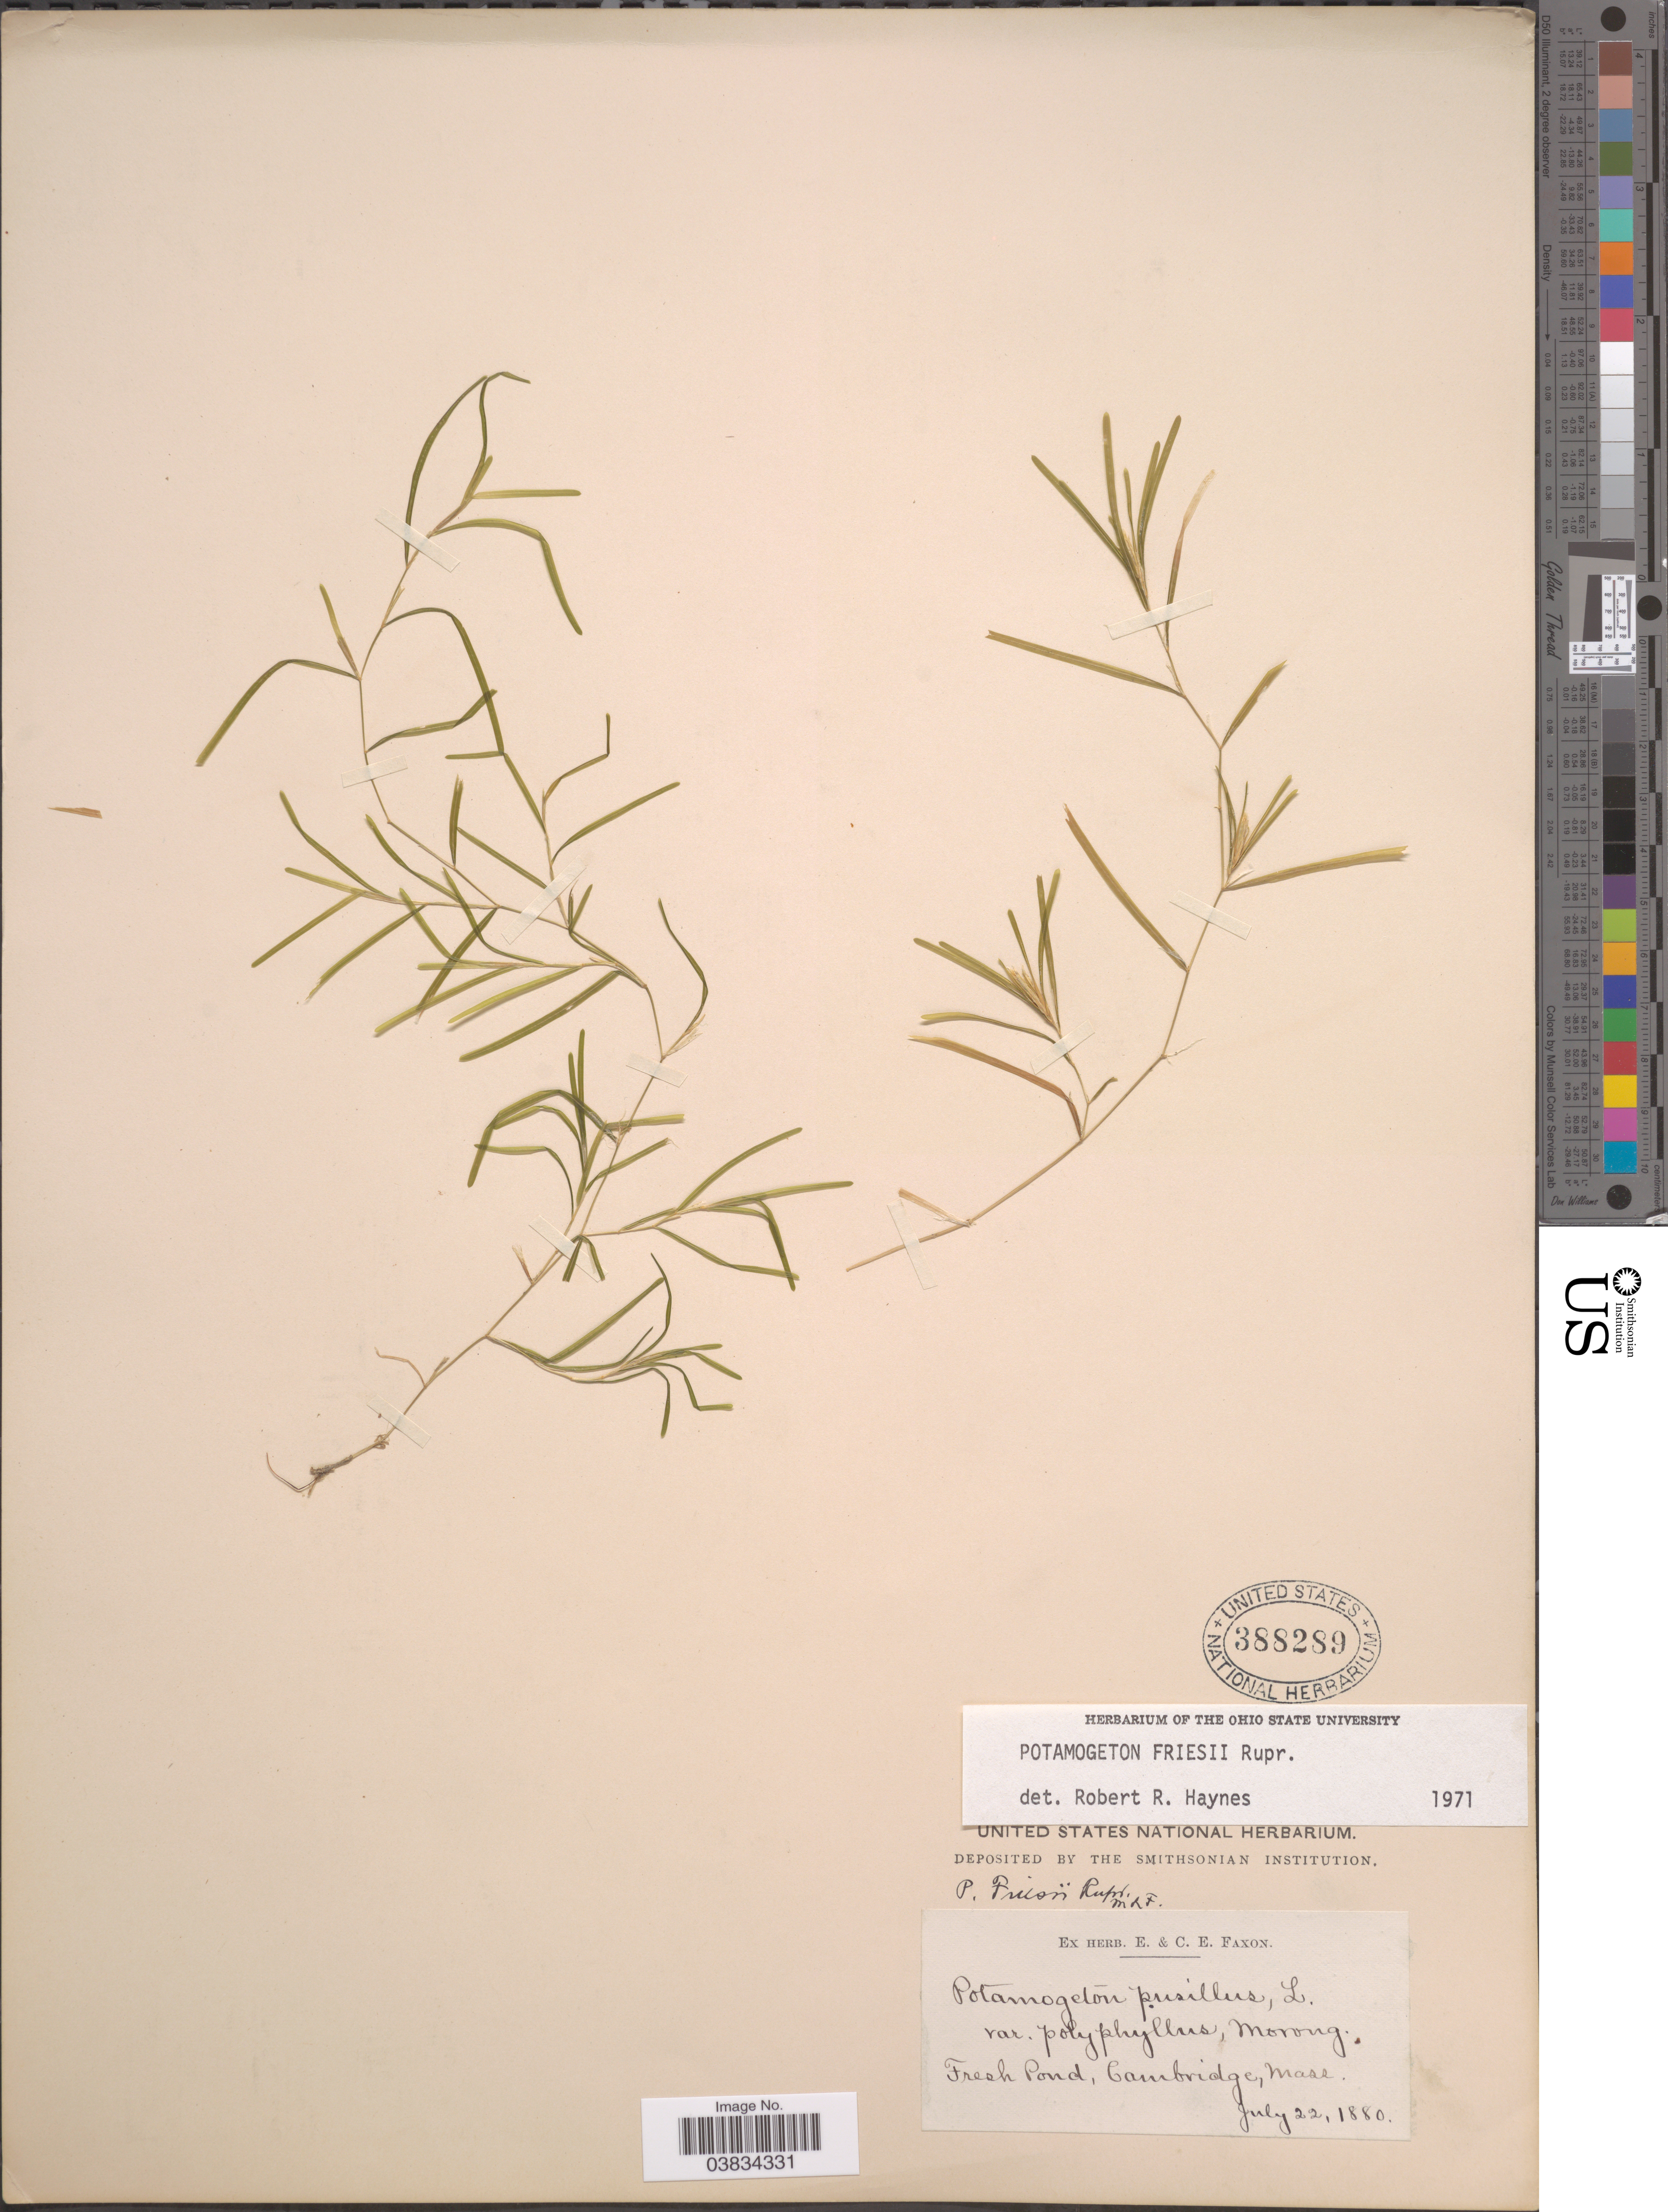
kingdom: Plantae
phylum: Tracheophyta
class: Liliopsida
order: Alismatales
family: Potamogetonaceae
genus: Potamogeton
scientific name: Potamogeton friesii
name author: Rupr.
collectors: ex herb. E. & C.E. Faxon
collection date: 1880-07-22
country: United States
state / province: Massachusetts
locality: Fresh Pond, Cambridge.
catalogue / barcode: US 388289